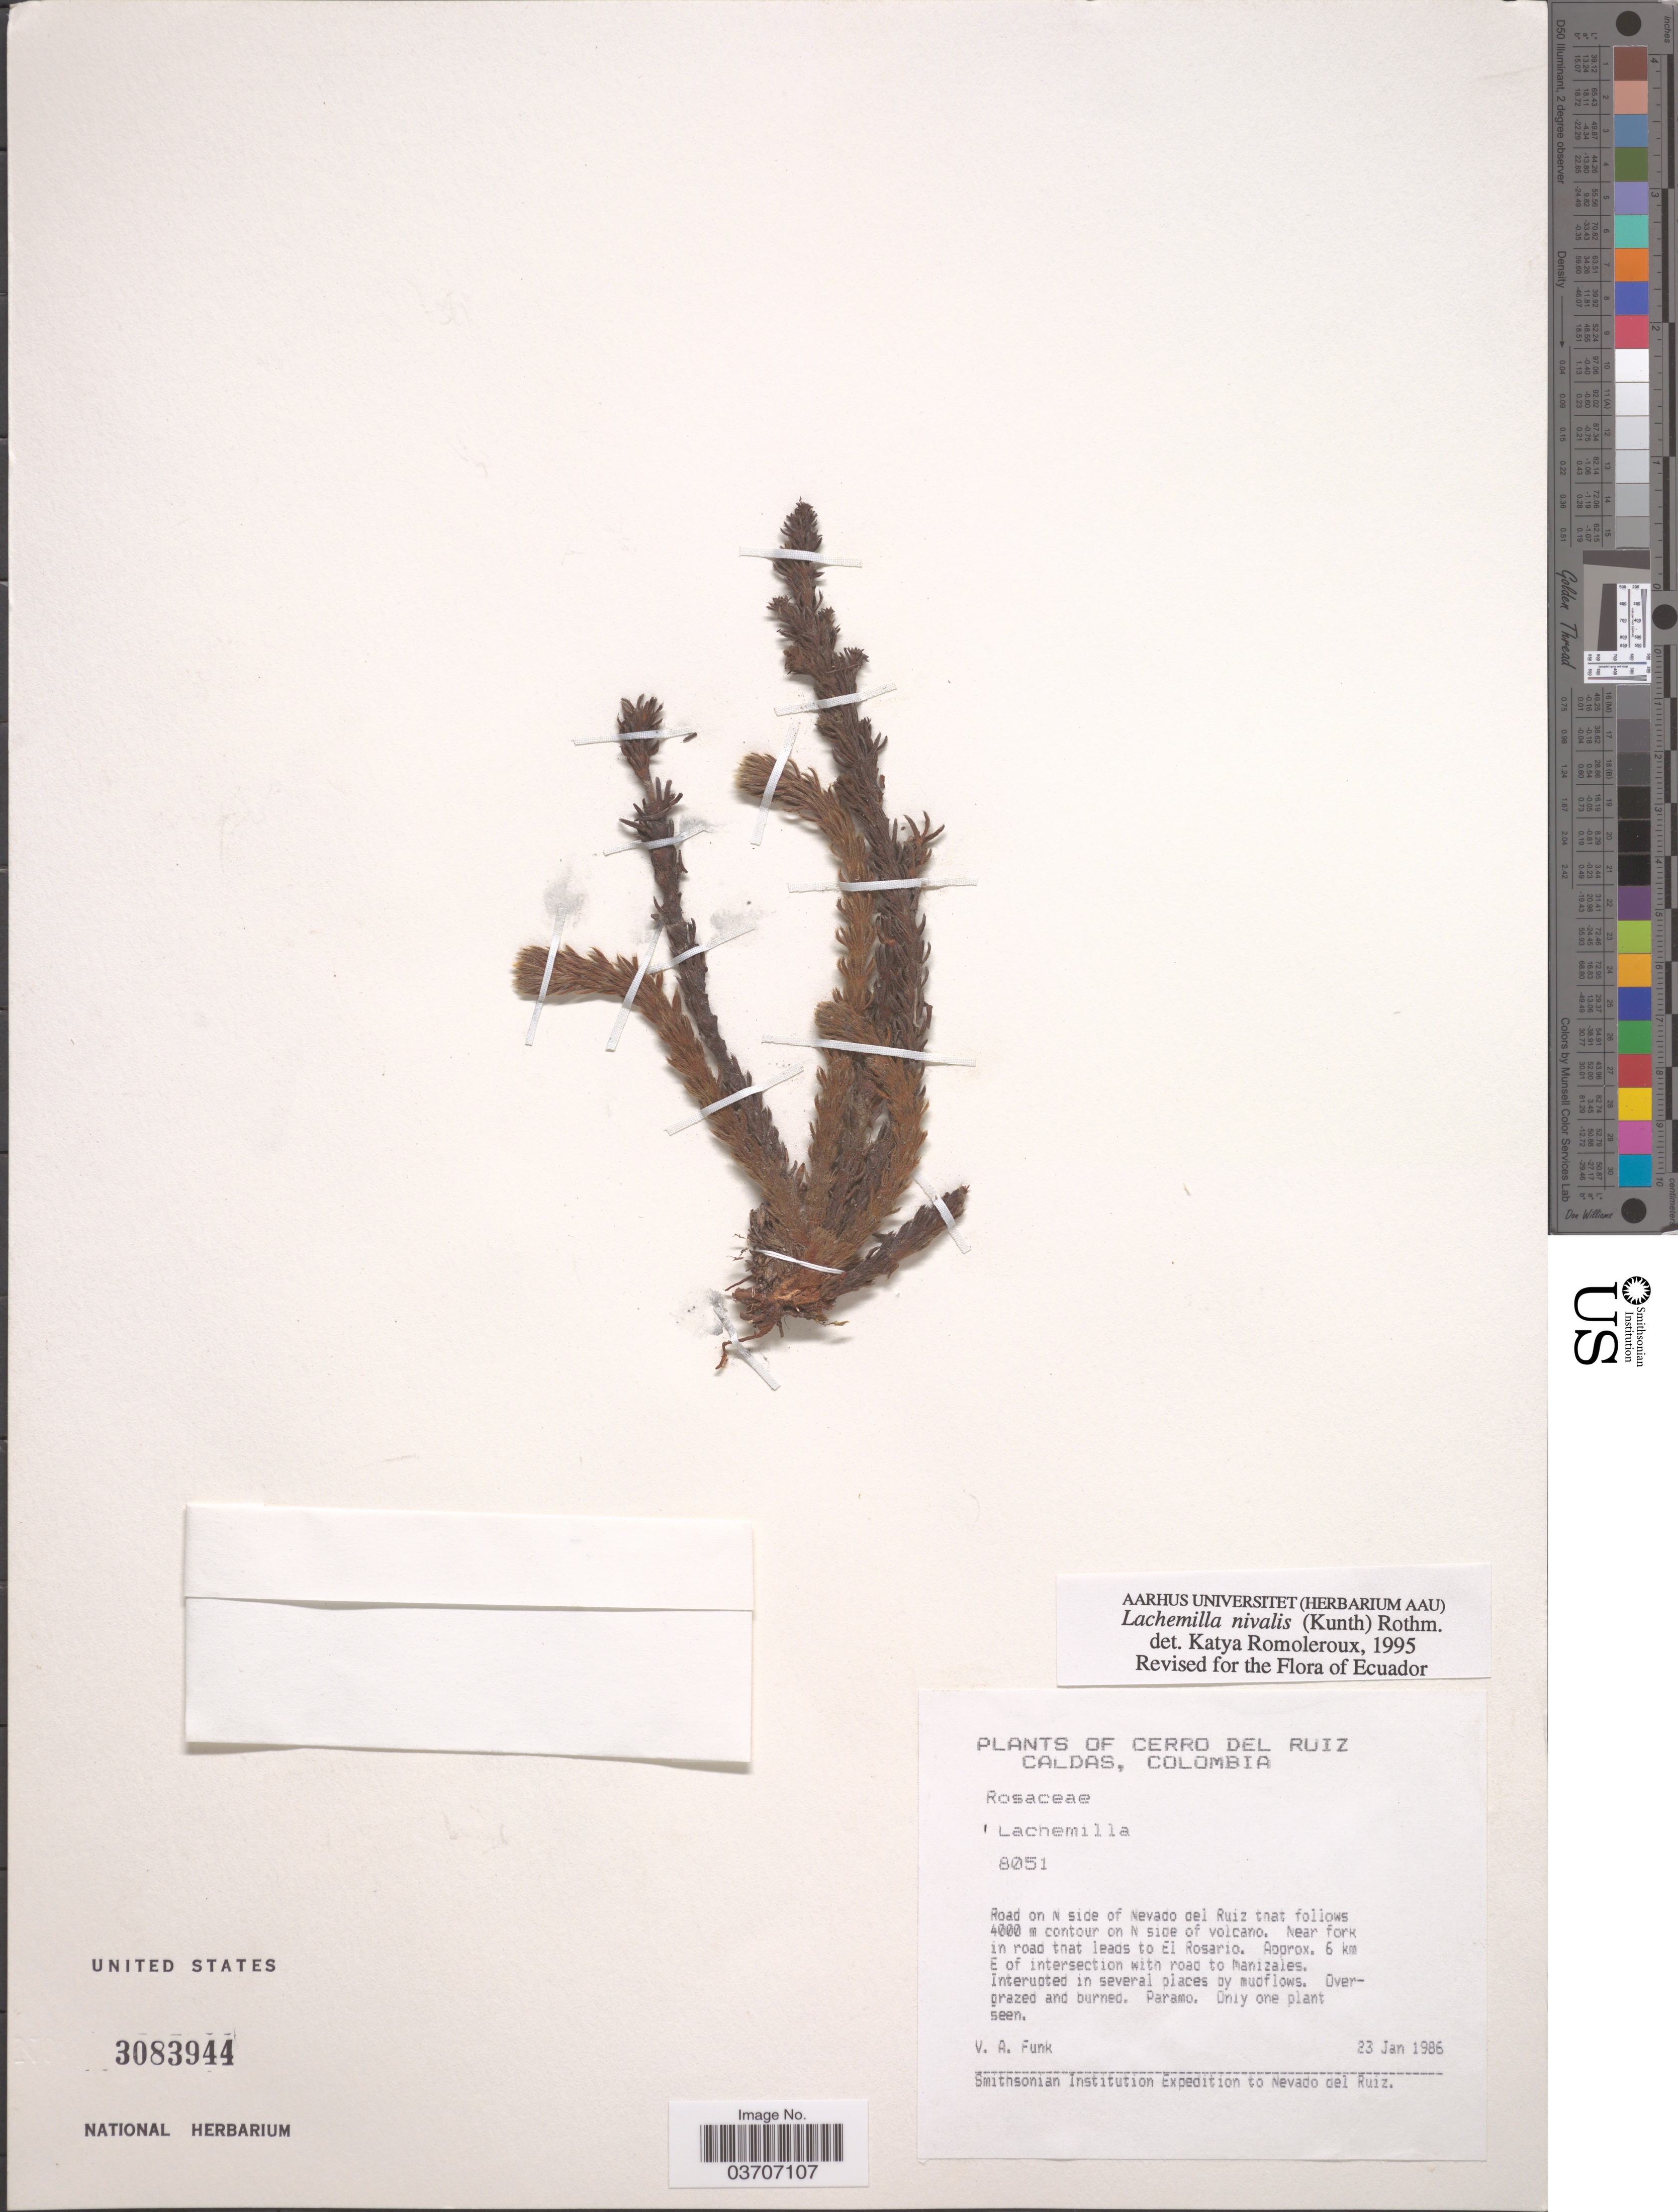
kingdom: Plantae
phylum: Tracheophyta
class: Magnoliopsida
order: Rosales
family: Rosaceae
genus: Lachemilla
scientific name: Lachemilla nivalis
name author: (Kunth) Rothm.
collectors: V. Funk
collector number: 8051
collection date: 1986-01-23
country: Colombia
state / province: Caldas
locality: Cerro del Ruiz. Road on N side of Nevado del Ruiz that follows 4000 m countour on N side of volcano. Near fork in road that lead to El Rosario. Approx. 6 km E of intersection with road to Manizales.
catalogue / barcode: US 3083944